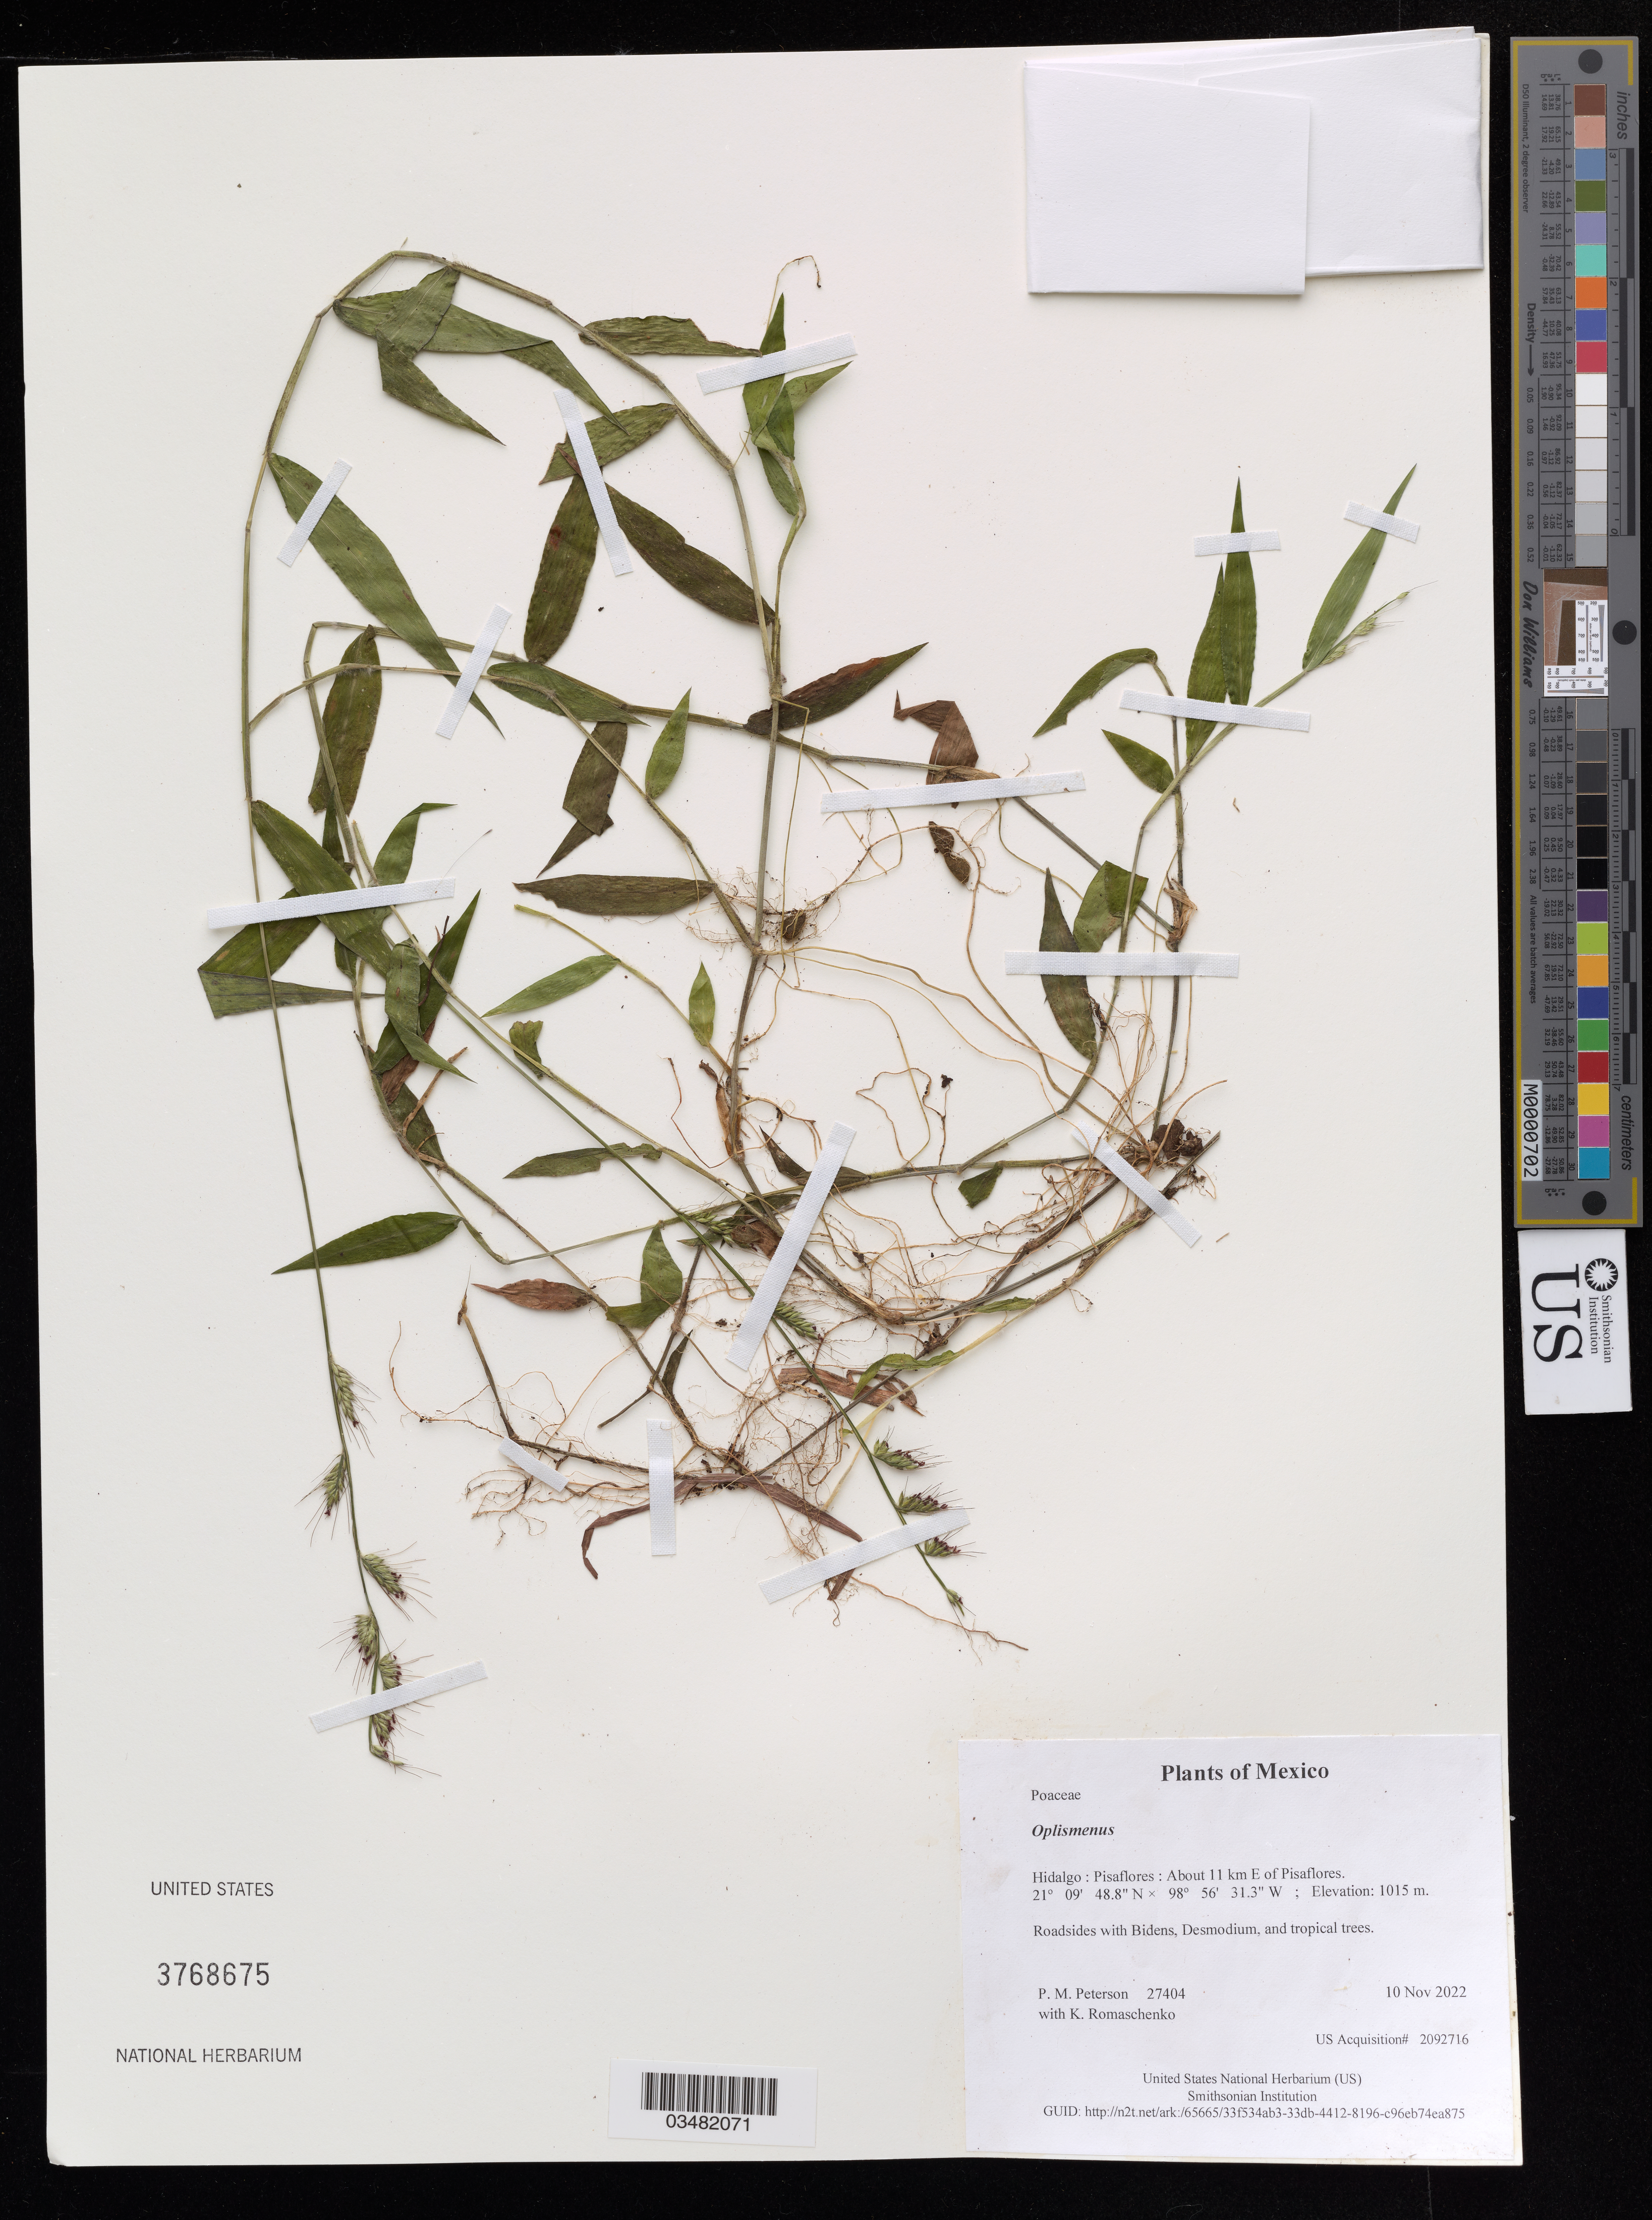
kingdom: Plantae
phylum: Tracheophyta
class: Liliopsida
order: Poales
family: Poaceae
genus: Oplismenus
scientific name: Oplismenus sp.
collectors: P. M. Peterson & K. Romaschenko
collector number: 27404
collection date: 2022-11-10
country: México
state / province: Hidalgo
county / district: Pisaflores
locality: About 11 km E of Pisaflores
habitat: Roadsides with Bidens, Desmodium, and tropical trees.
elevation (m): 1015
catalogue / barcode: US 3768675